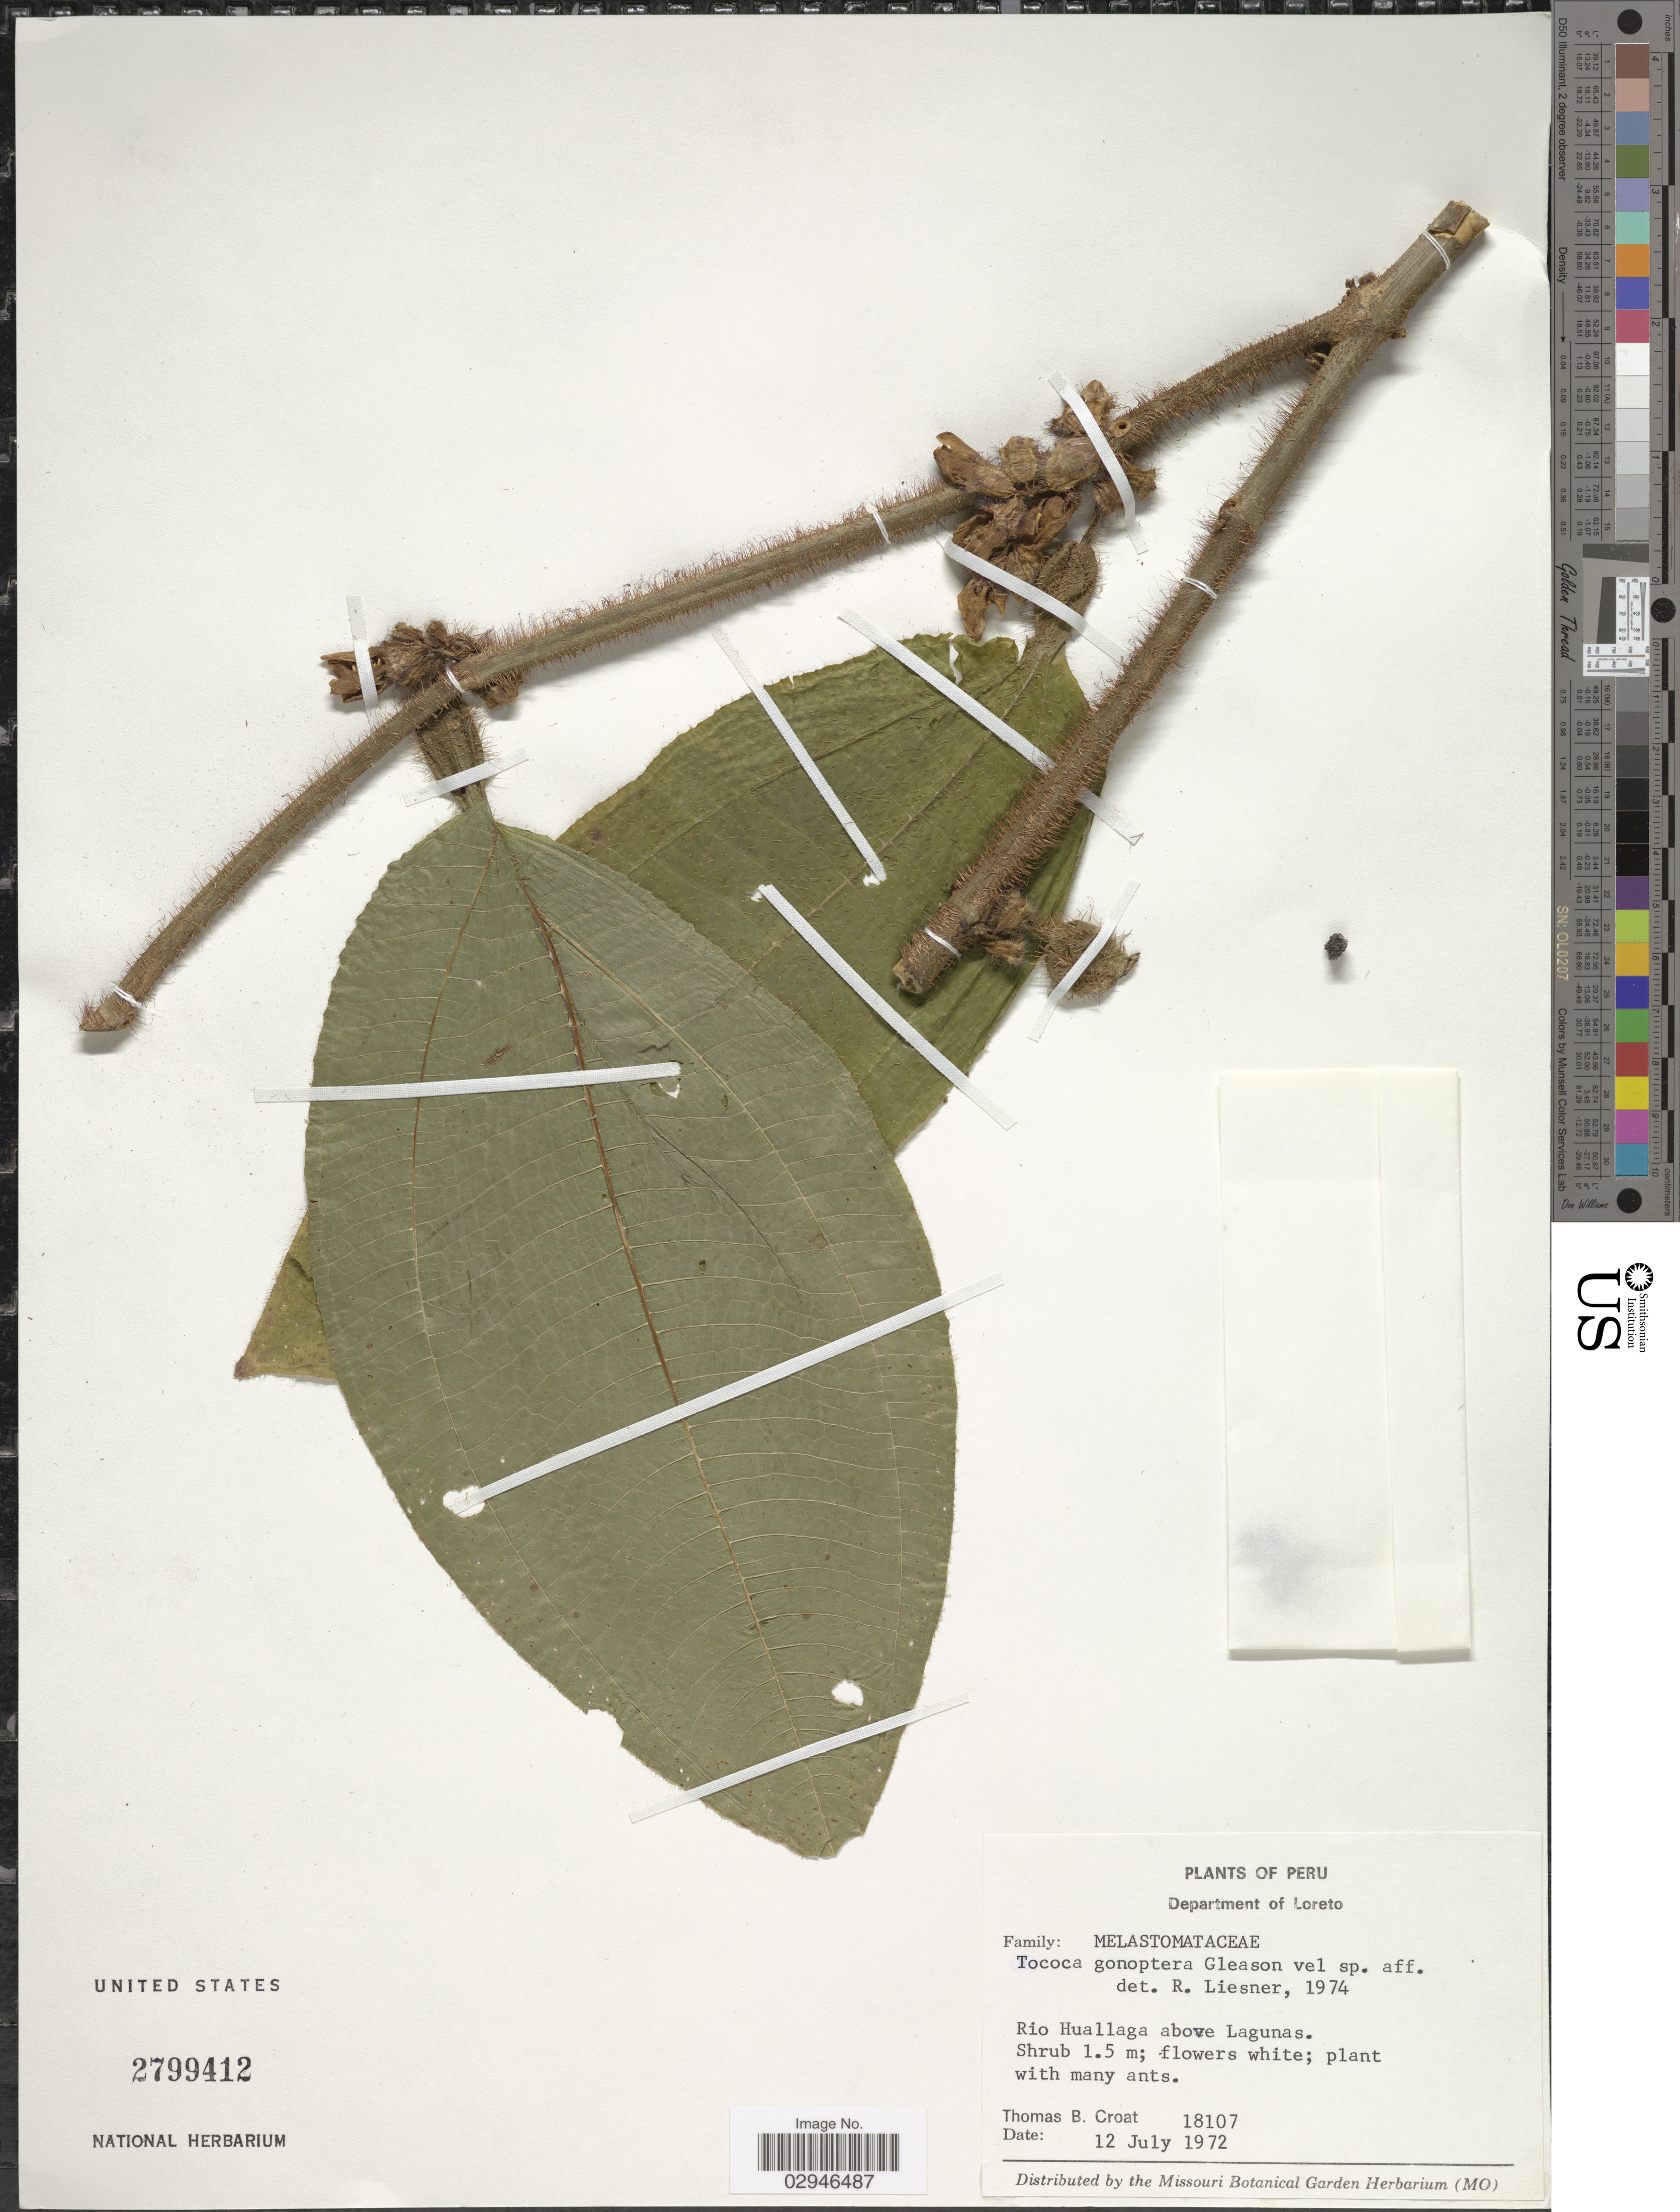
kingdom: Plantae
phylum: Tracheophyta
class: Magnoliopsida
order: Myrtales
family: Melastomataceae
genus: Tococa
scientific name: Tococa gonoptera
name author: Gleason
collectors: T. B. Croat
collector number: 18107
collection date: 1972-07-12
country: Peru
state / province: Loreto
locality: Department of Loreto, Rio Huallaga above Lagunas.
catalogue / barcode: US 2799412